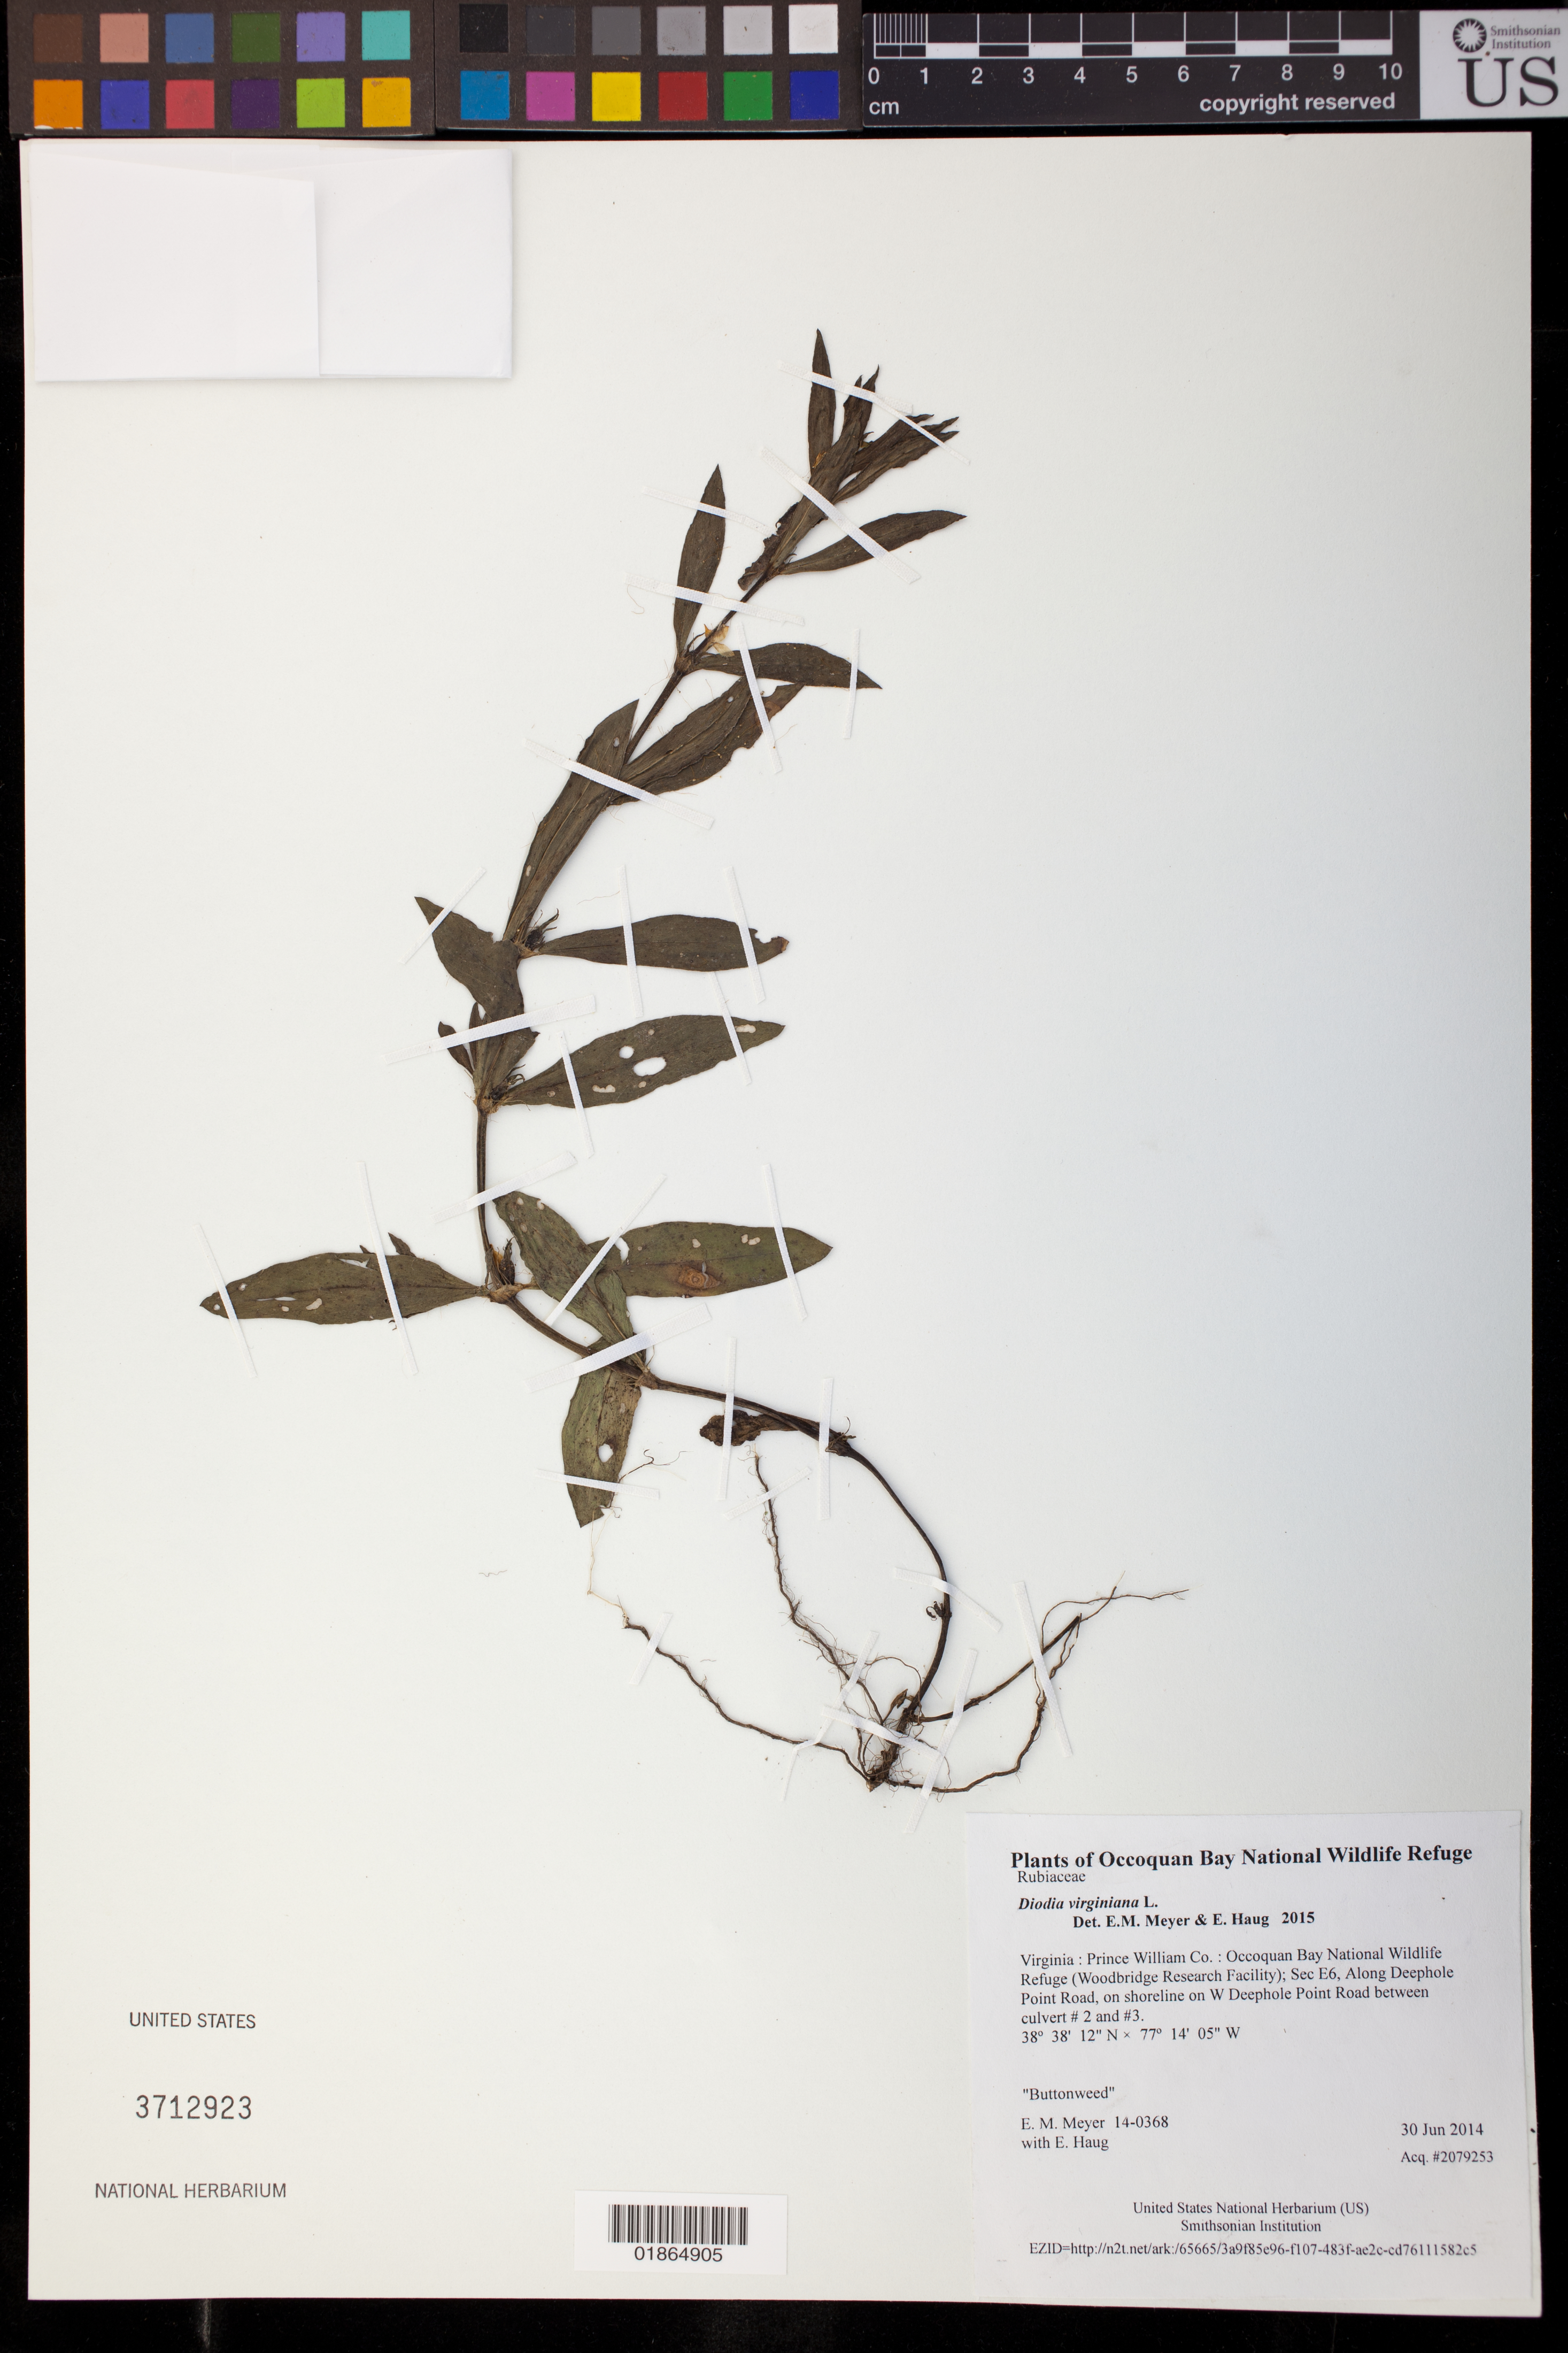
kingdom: Plantae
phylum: Tracheophyta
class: Magnoliopsida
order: Gentianales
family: Rubiaceae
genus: Diodia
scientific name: Diodia virginiana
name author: L.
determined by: Meyer, E. M.; Haug, E.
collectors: E. M. Meyer & E. Haug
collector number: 14-0368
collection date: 2014-06-30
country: United States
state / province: Virginia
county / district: Prince William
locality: Occoquan Bay National Wildlife Refuge (Woodbridge Research Facility); Sec E6, Along Deephole Point Road, on shoreline on W Deephole Point Road between culvert # 2 and #3.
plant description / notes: Buttonweed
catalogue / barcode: US 3712923